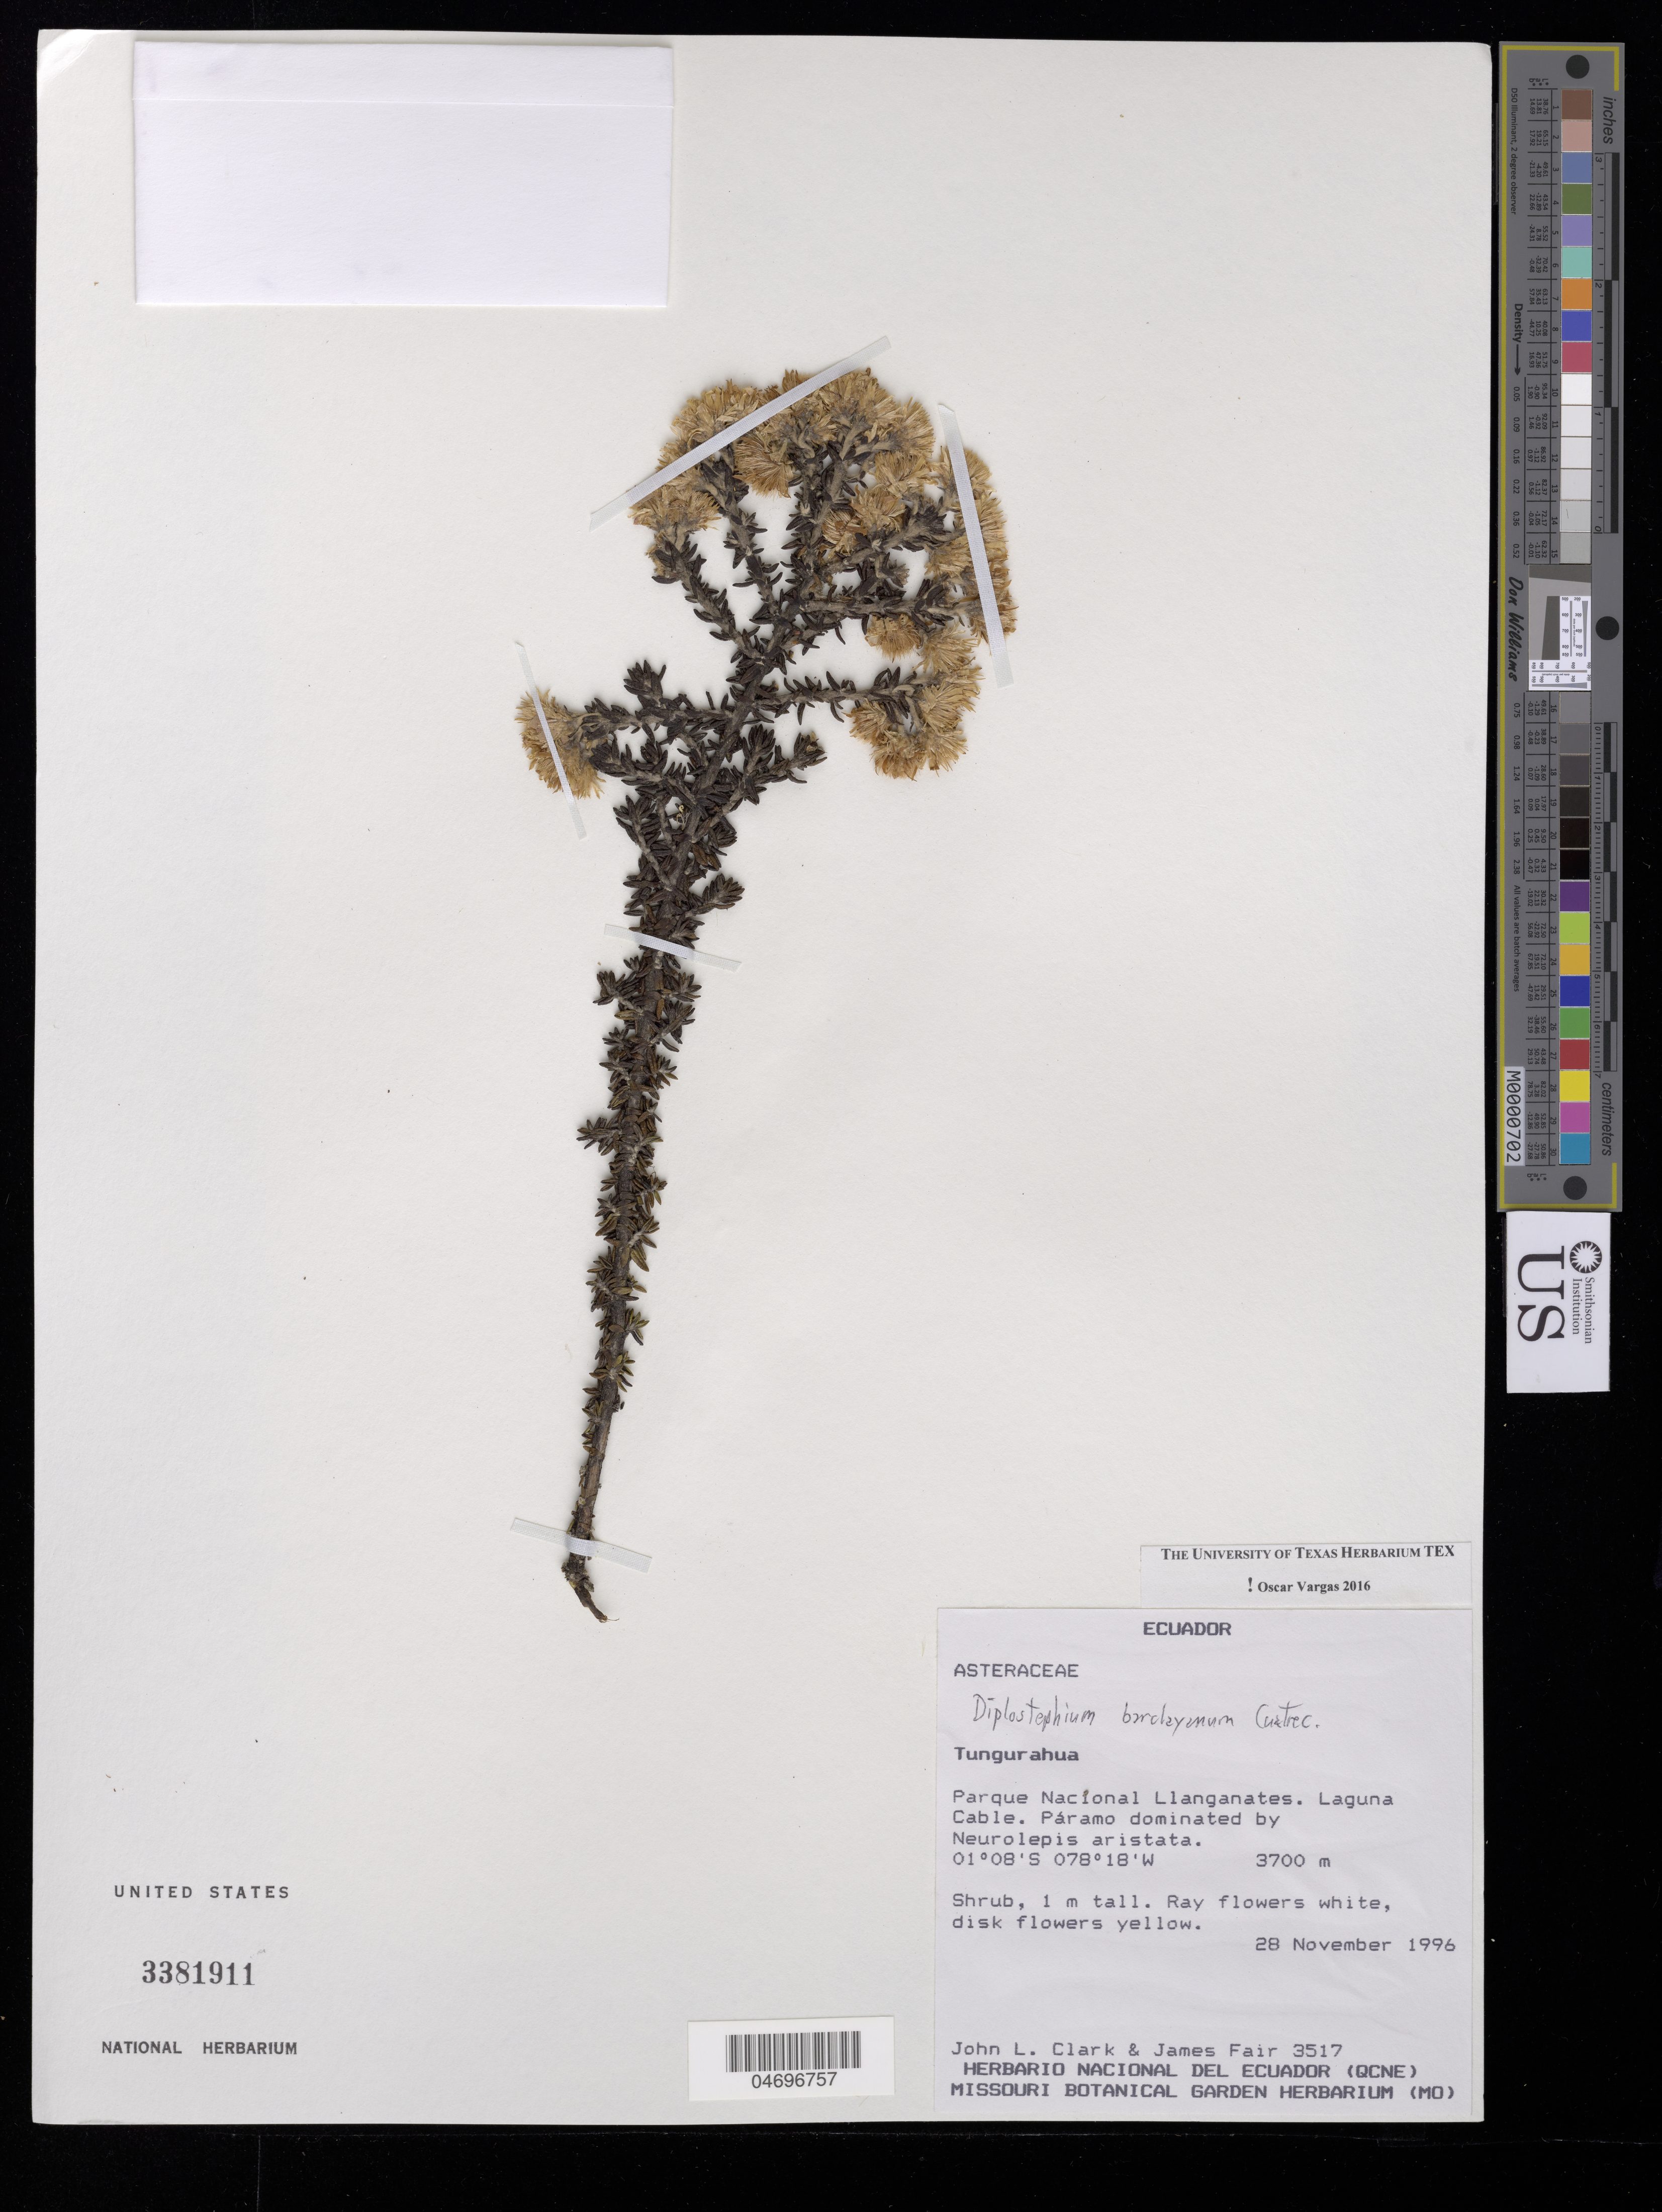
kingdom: Plantae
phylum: Tracheophyta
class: Magnoliopsida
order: Asterales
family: Asteraceae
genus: Diplostephium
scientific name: Diplostephium barclayanum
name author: Cuatrec.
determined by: Vargas, Oscar M.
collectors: J. L. Clark & J. Fair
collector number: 3517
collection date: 1996-11-28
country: Ecuador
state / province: Tungurahua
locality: Parque Nacional Llanganates. Laguna Cable.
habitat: Paramo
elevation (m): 3700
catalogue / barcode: US 3381911